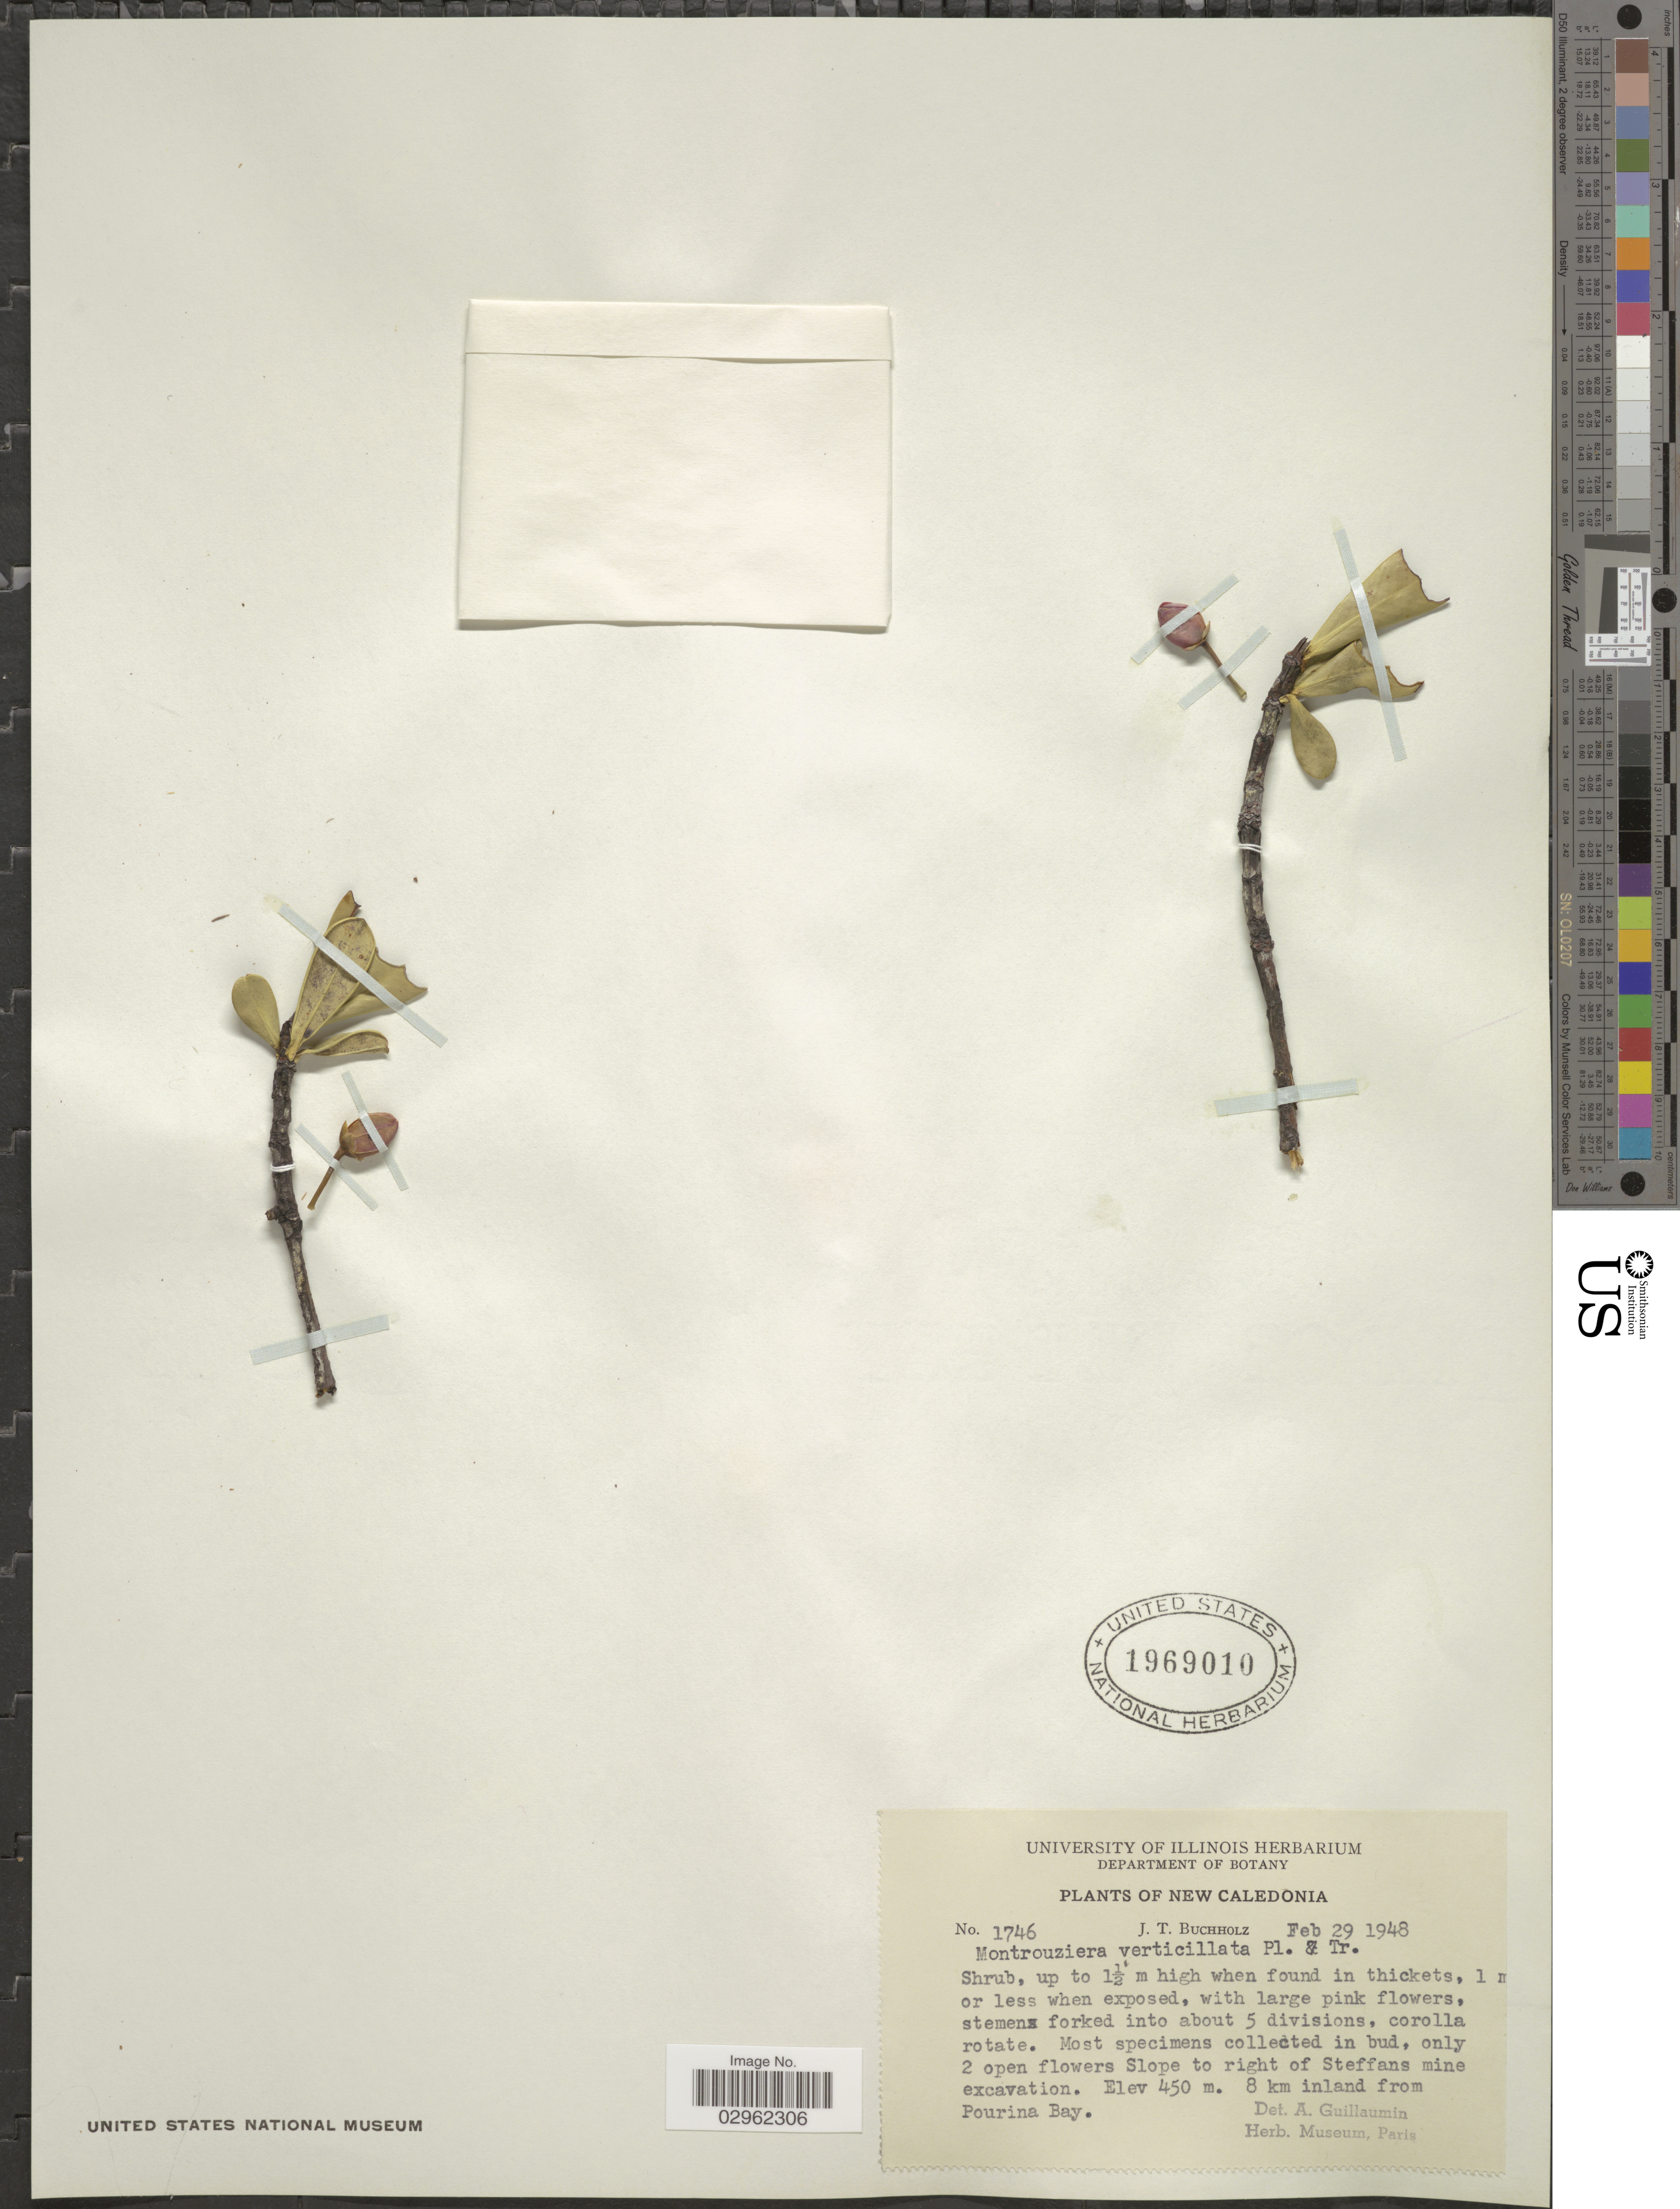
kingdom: Plantae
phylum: Tracheophyta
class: Magnoliopsida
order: Malpighiales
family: Clusiaceae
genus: Montrouziera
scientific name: Montrouziera verticillata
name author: Planch. & Triana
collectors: J. T. Buchholz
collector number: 1746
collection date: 1948-02-29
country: New Caledonia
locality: Slope to right of Steffans mine excavation. 8 km inland from Pourina Bay.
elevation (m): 450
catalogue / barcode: US 1969010